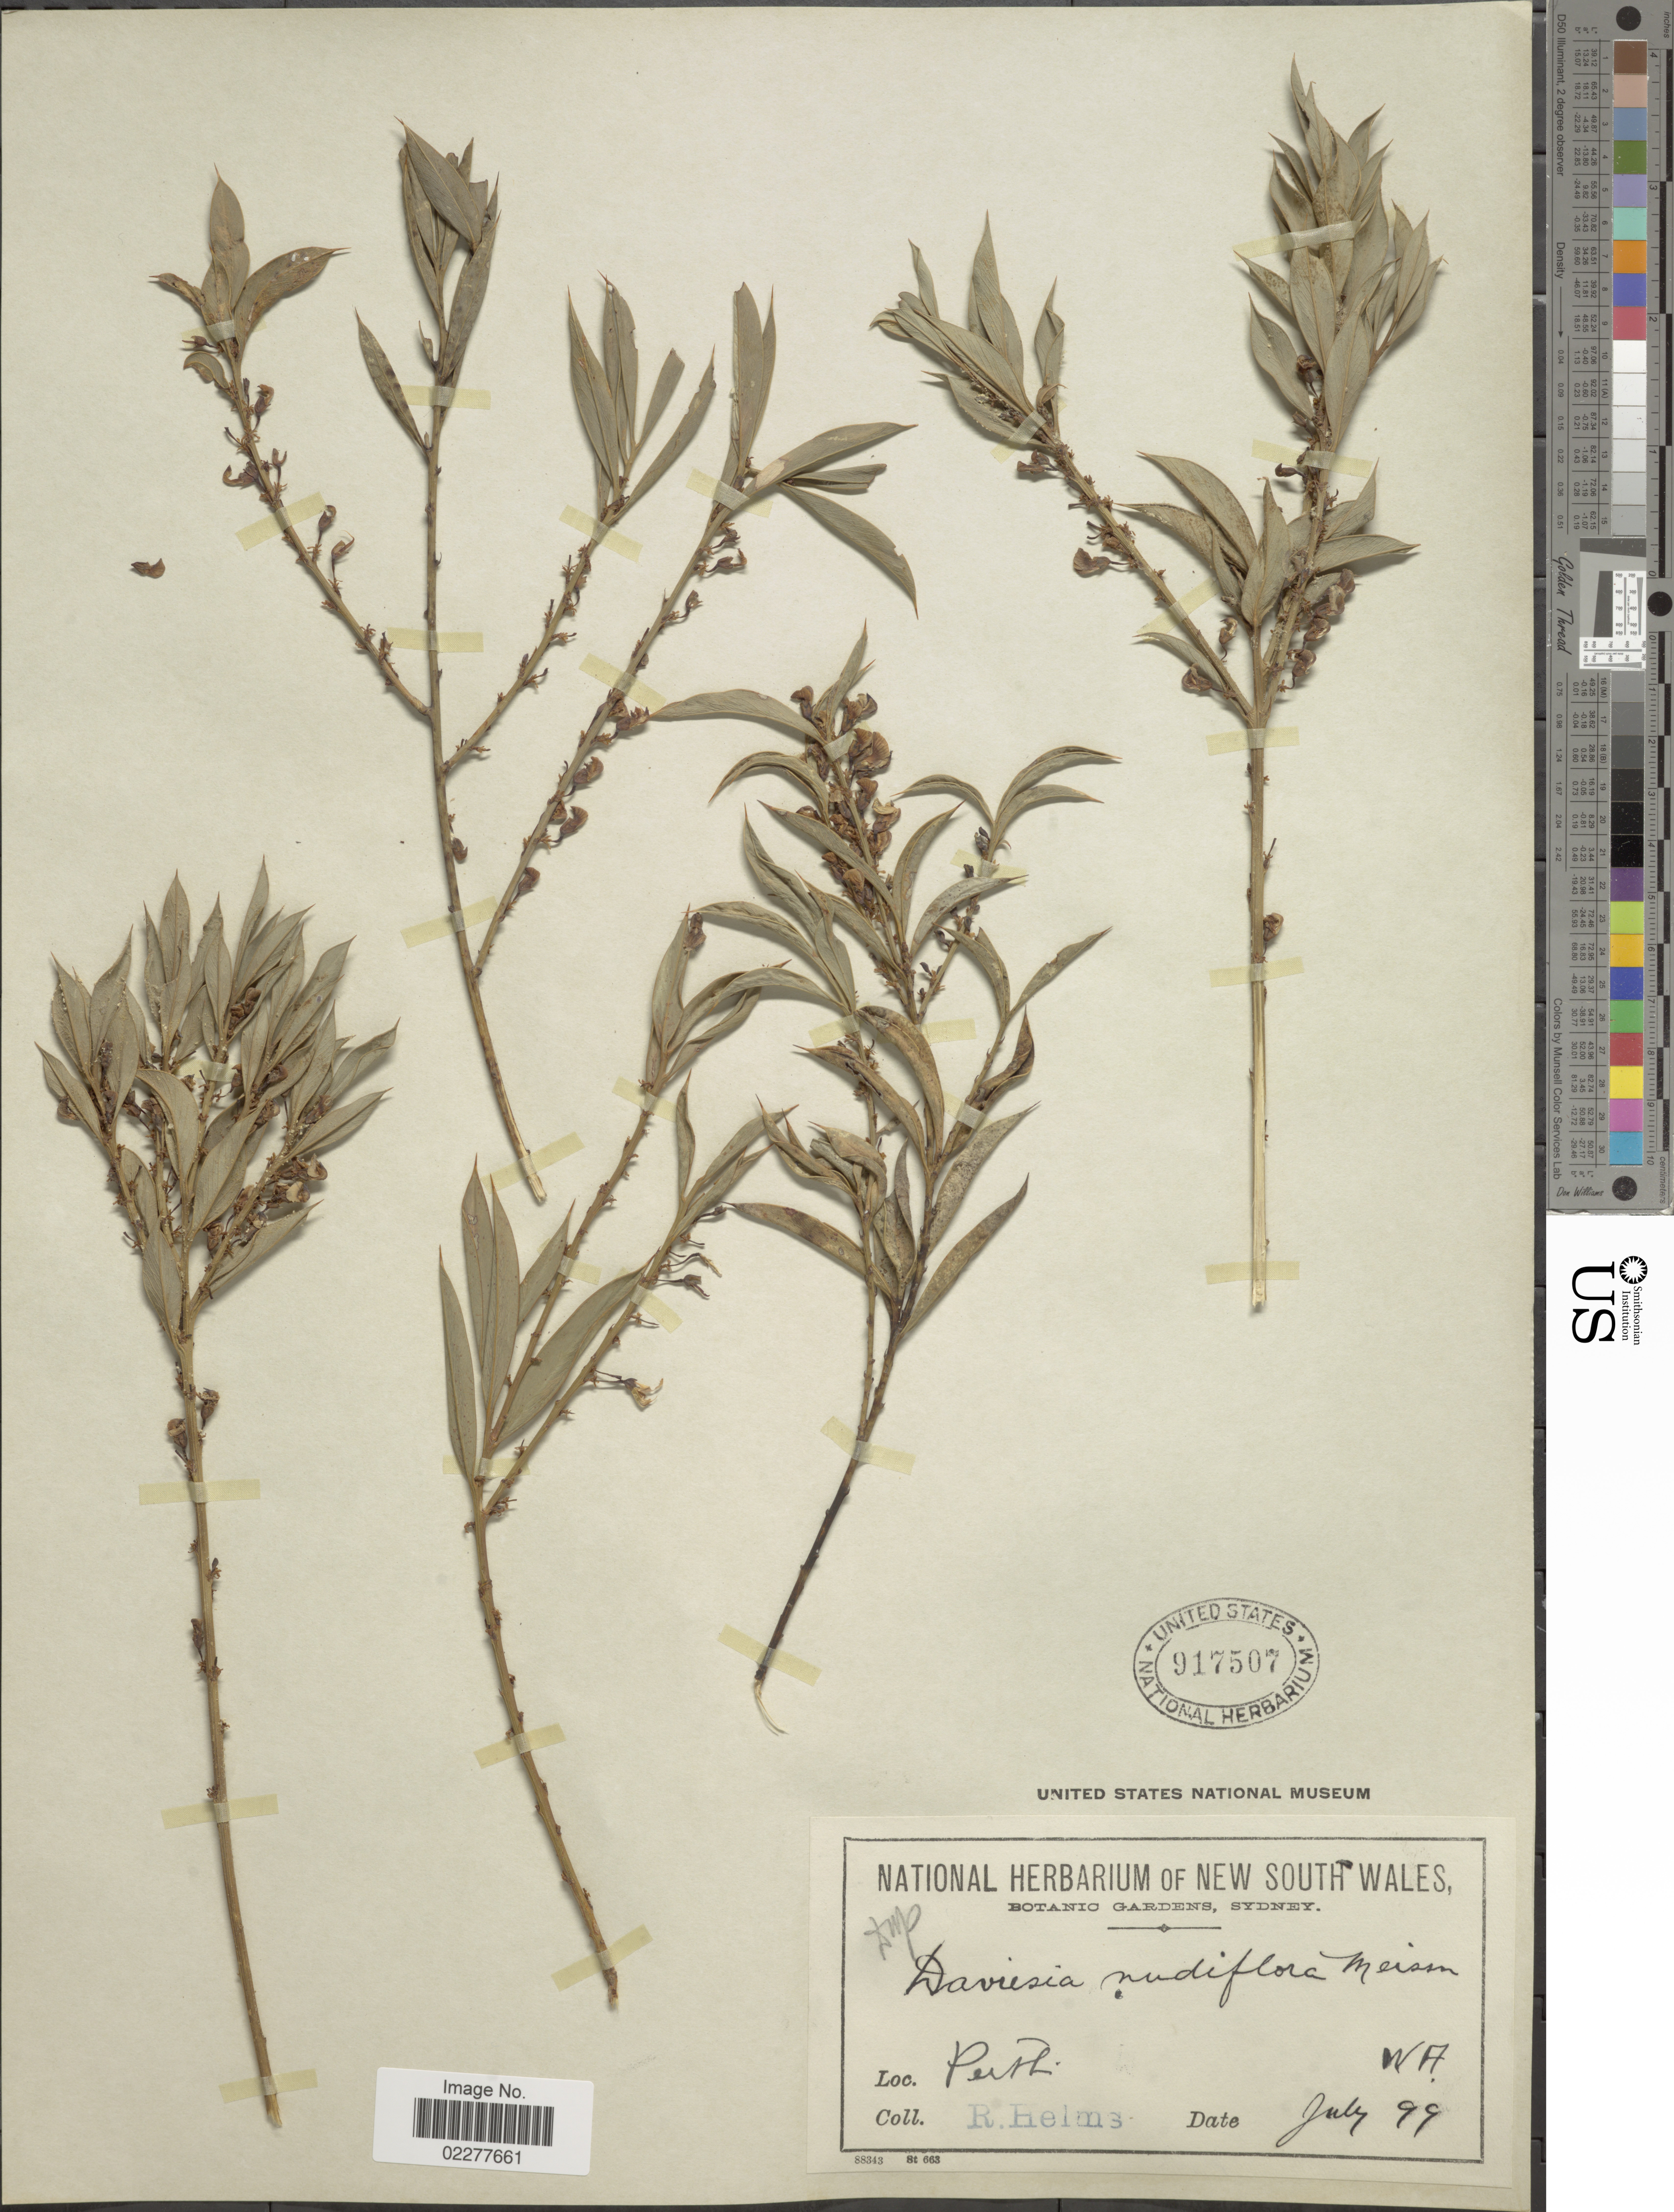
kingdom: Plantae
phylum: Tracheophyta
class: Magnoliopsida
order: Fabales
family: Fabaceae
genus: Daviesia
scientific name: Daviesia nudiflora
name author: Meisn.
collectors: R. Helms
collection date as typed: Transcribed d/m/y: /7/99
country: Australia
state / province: Western Australia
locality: Perth, W.A.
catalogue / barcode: US 917507